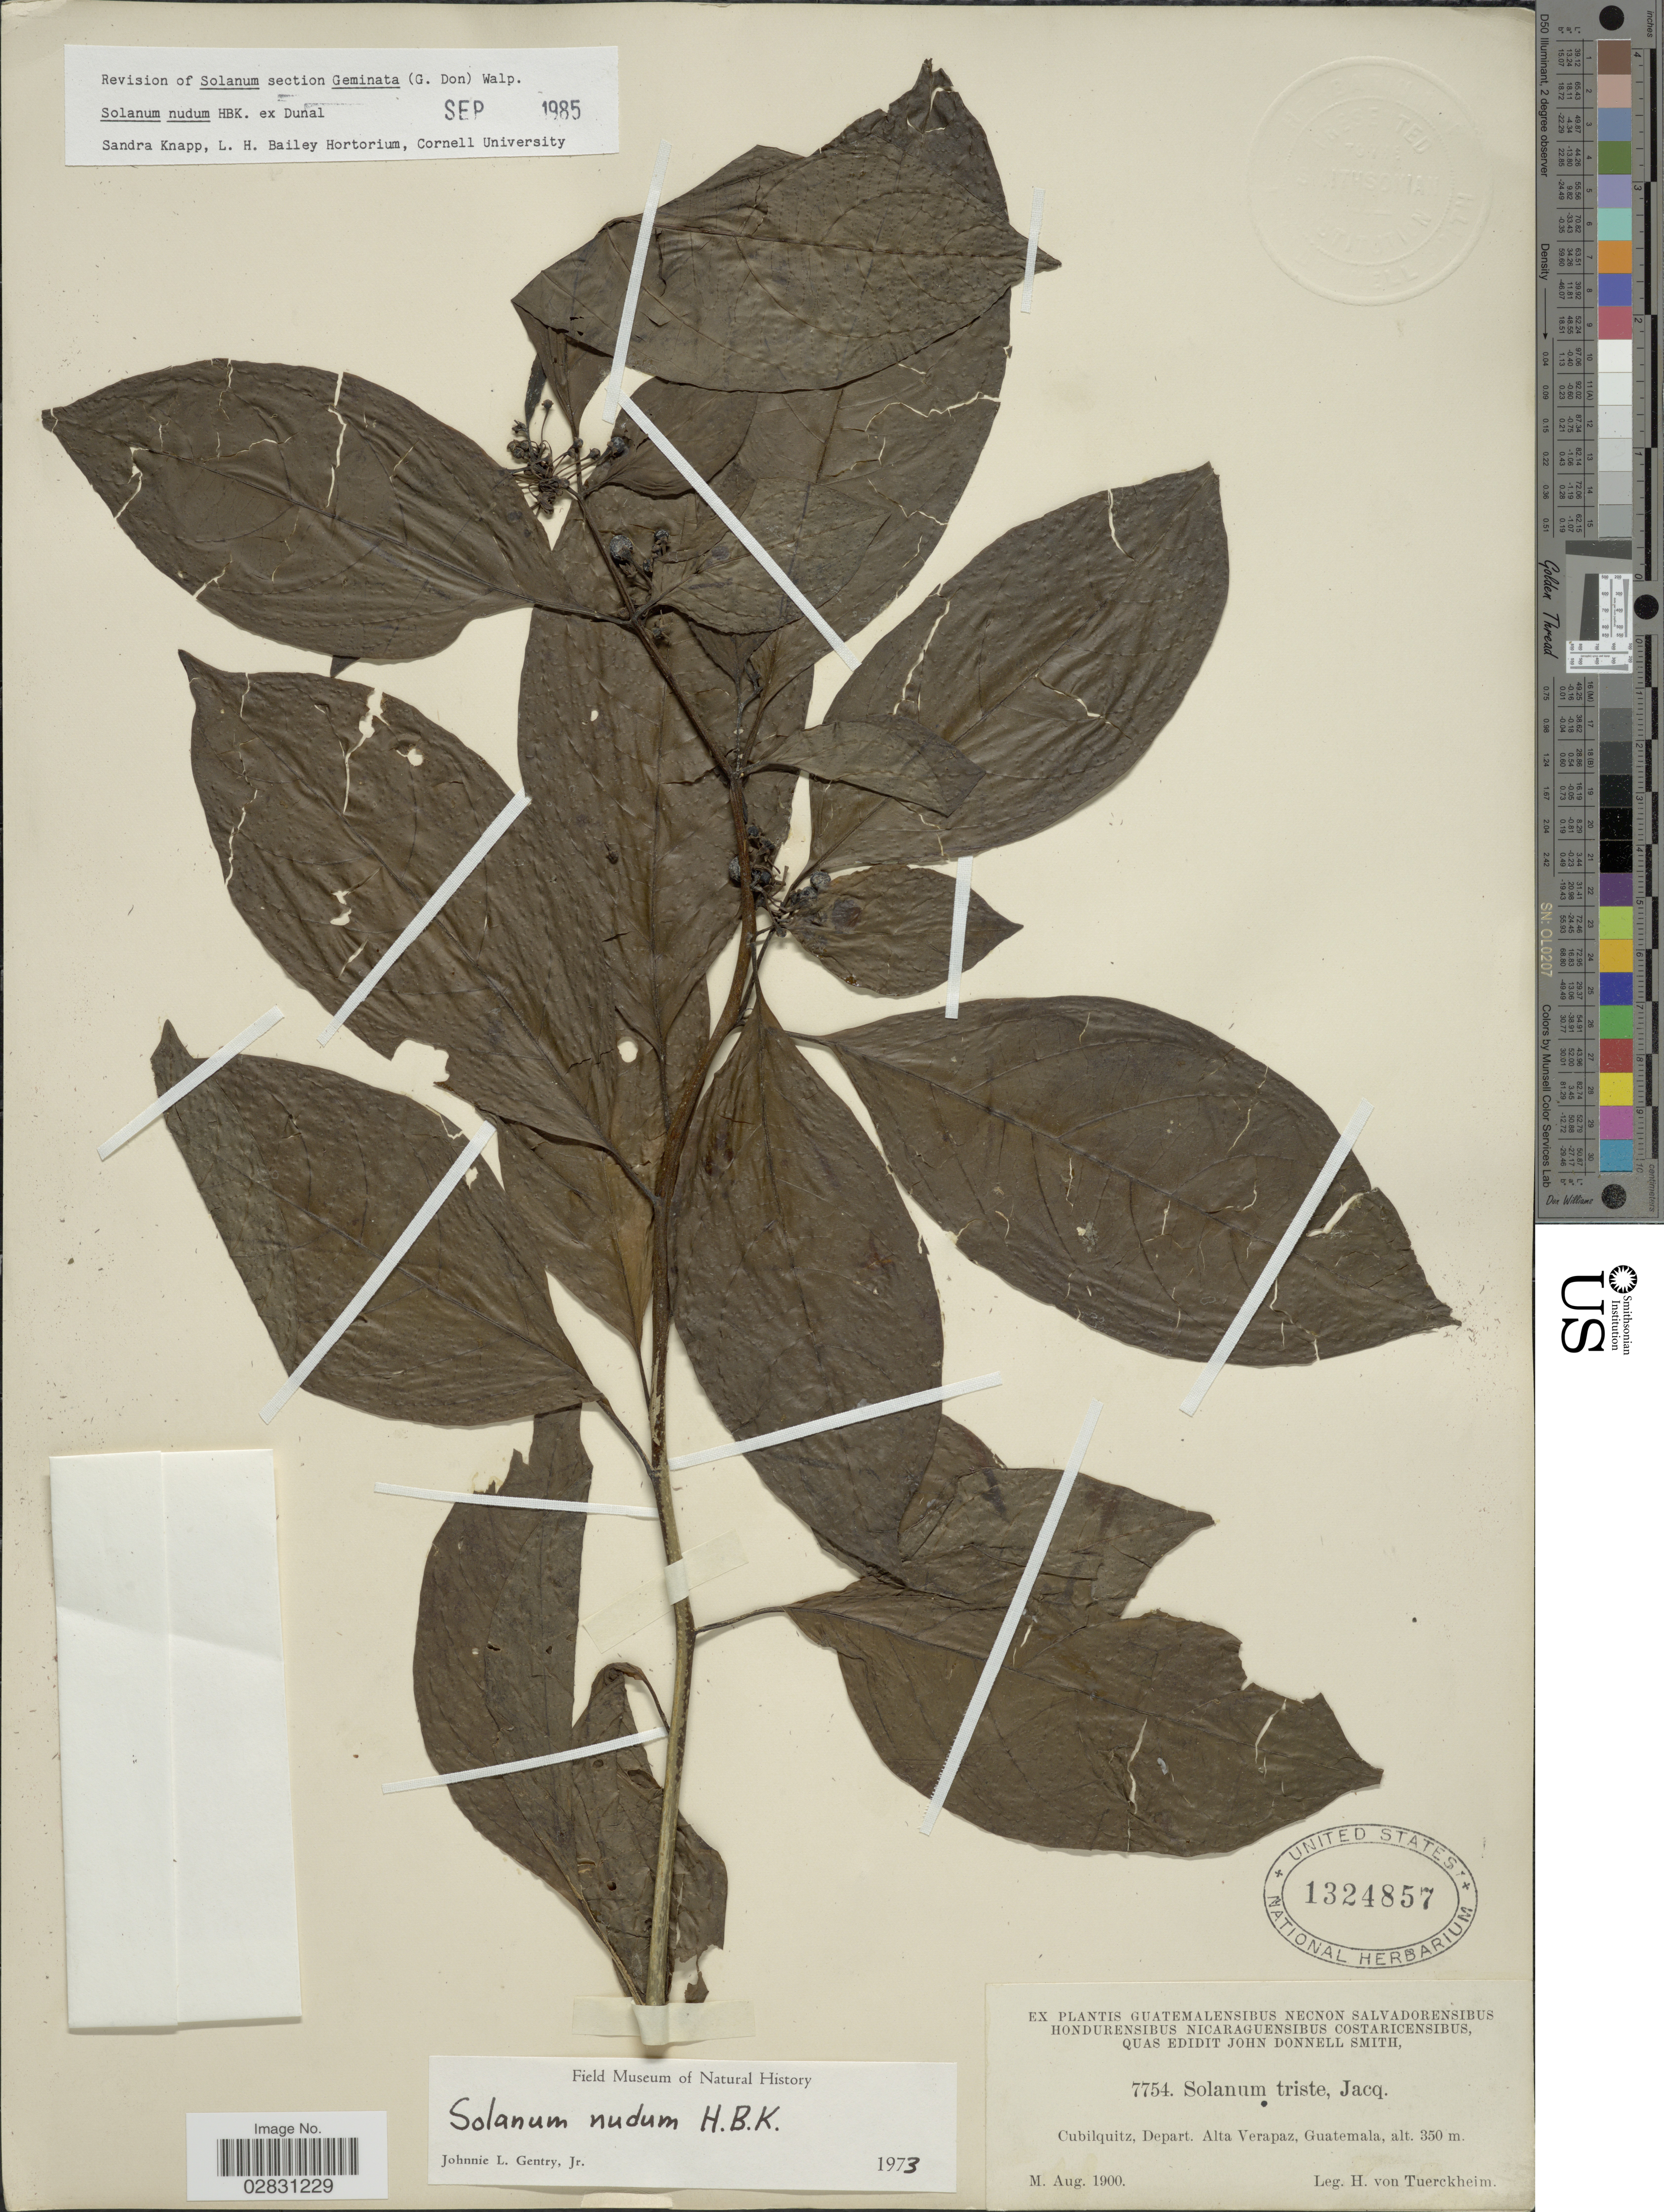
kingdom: Plantae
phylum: Tracheophyta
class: Magnoliopsida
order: Solanales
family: Solanaceae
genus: Solanum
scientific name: Solanum nudum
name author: Humb. & Bonpl. ex Dunal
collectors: H. von Türckheim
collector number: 7754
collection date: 1900-08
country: Guatemala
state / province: Alta Verapaz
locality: Cubilquitz, Depart. Alta Verapaz.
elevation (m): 350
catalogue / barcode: US 1324857